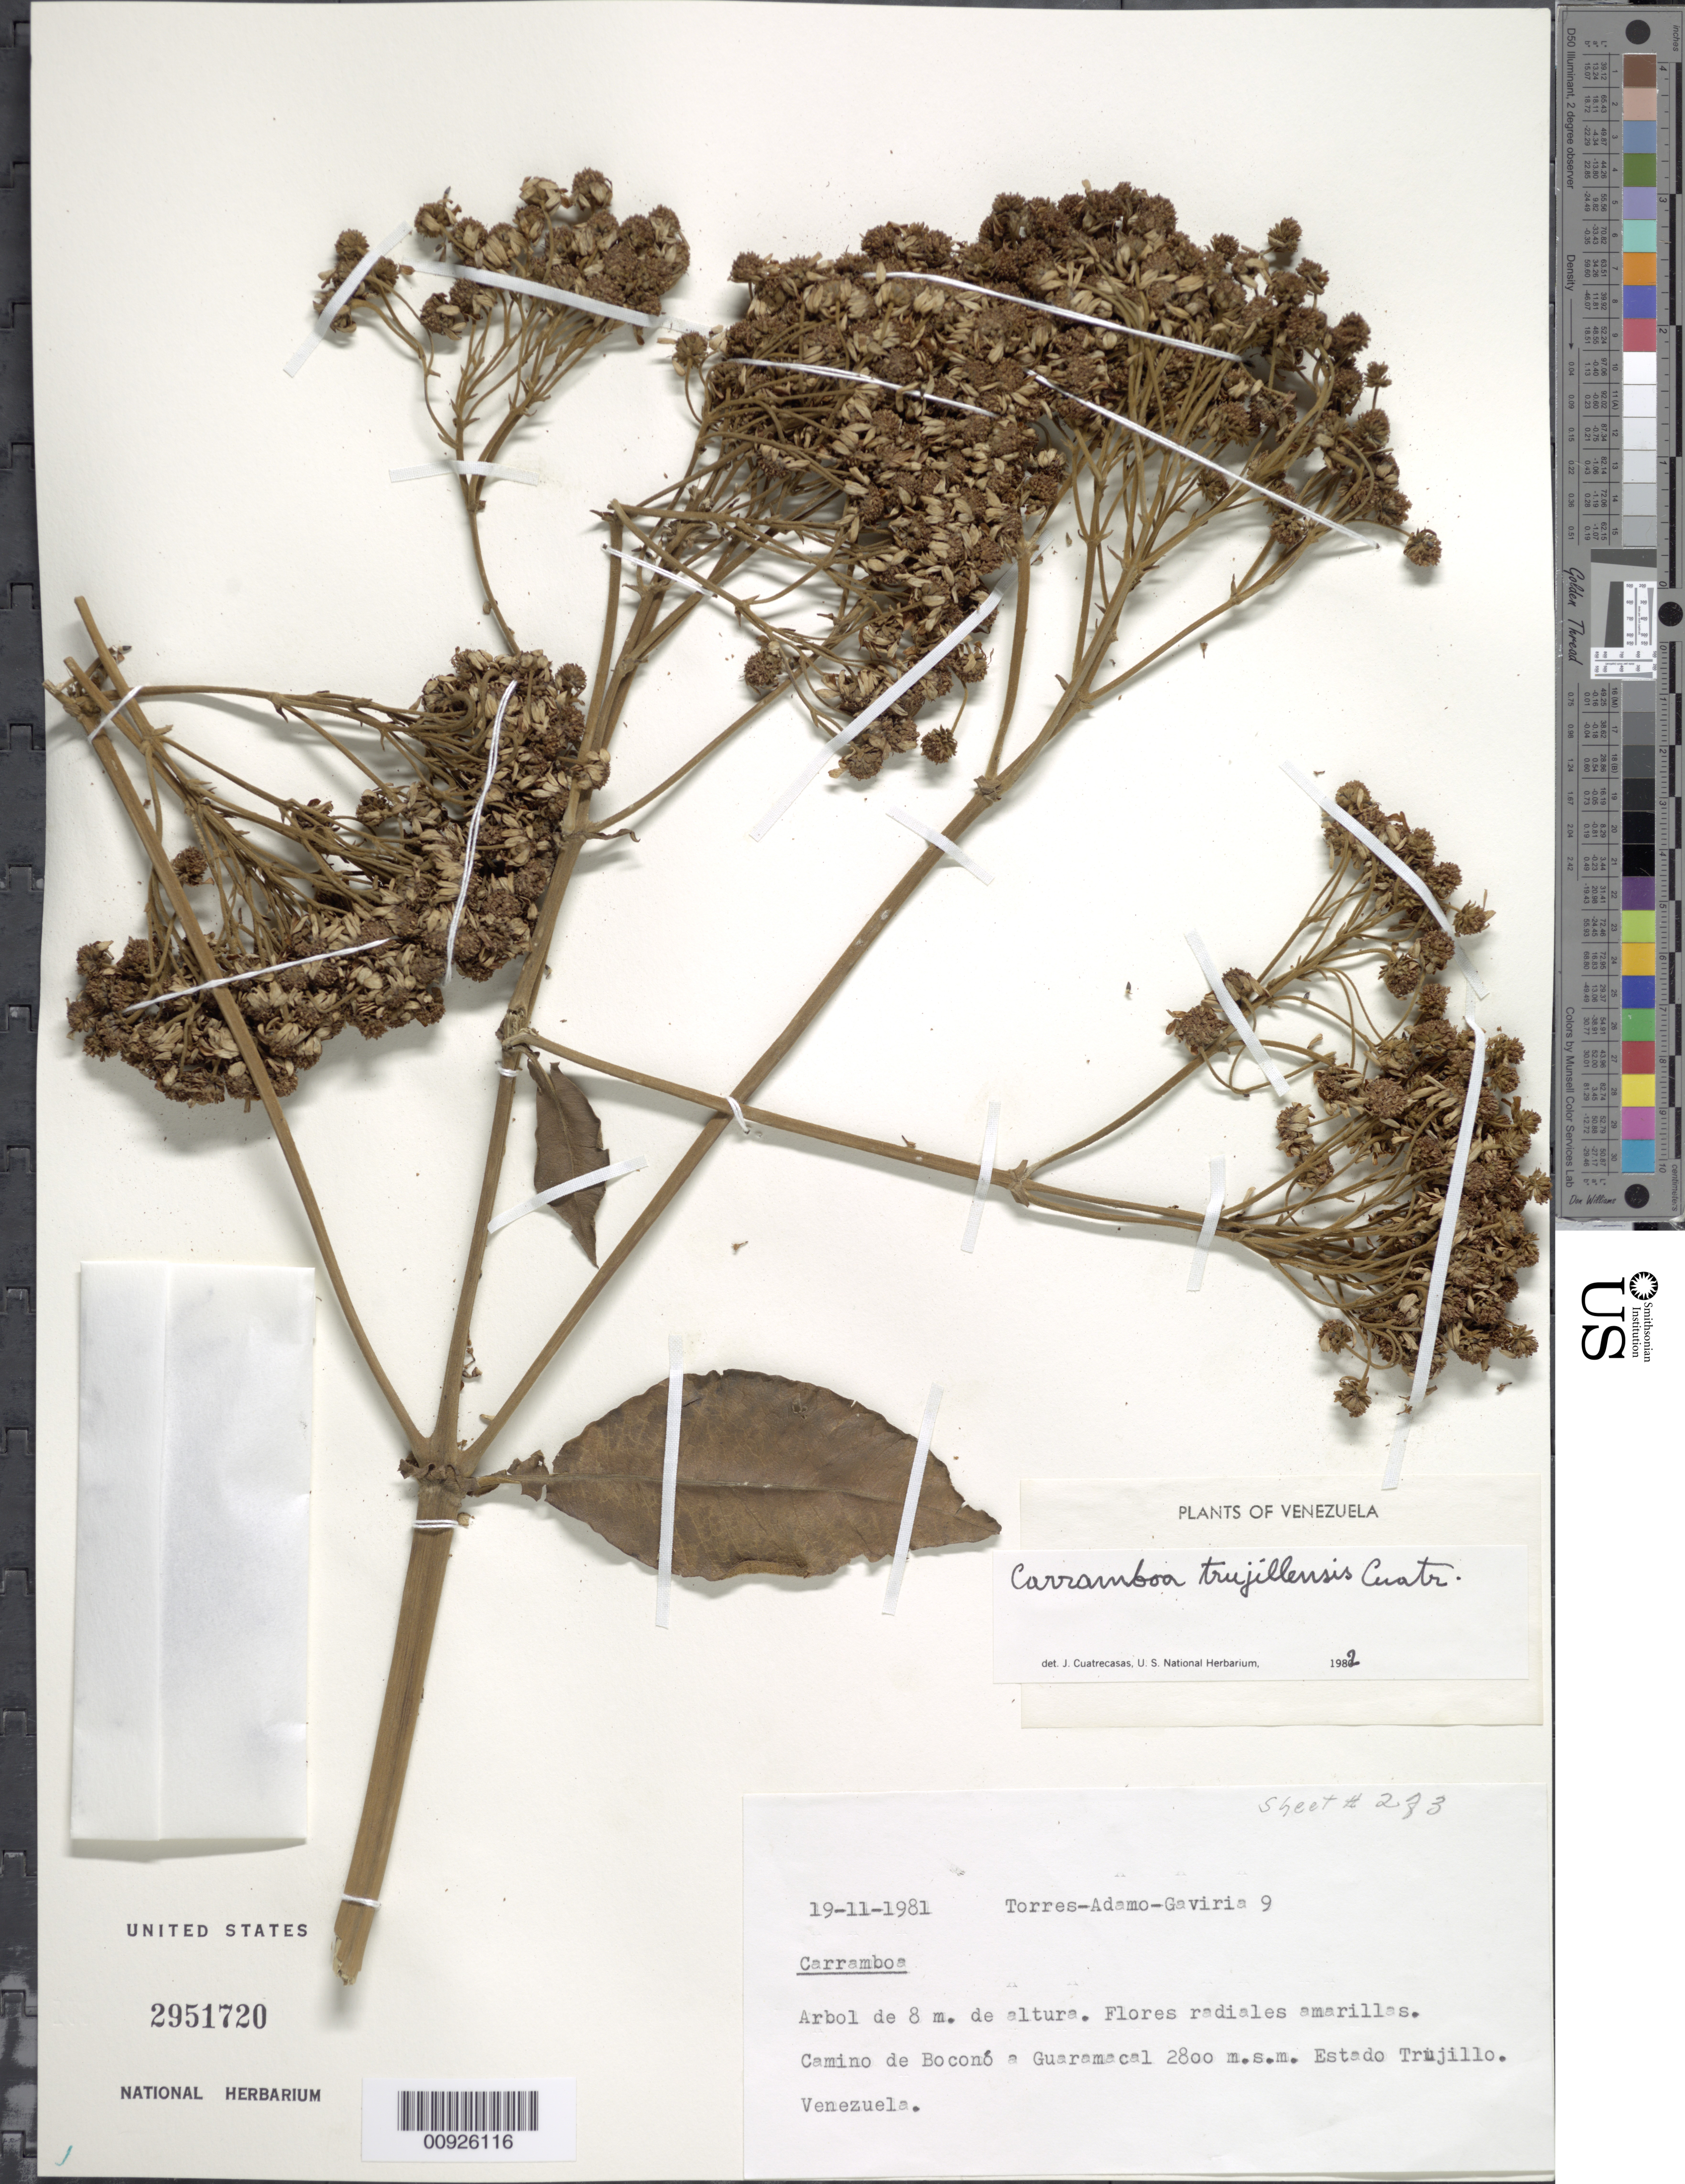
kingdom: Plantae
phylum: Tracheophyta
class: Magnoliopsida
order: Asterales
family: Asteraceae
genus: Carramboa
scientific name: Carramboa trujillensis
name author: (Cuatrec.) Cuatrec.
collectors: -. Torres, G. Adamo & Gaviria, --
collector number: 9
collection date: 1981-11-19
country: Venezuela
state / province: Trujillo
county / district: Boconó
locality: Camino de Bocono a Guaramacal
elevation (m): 2800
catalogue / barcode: US 2951720